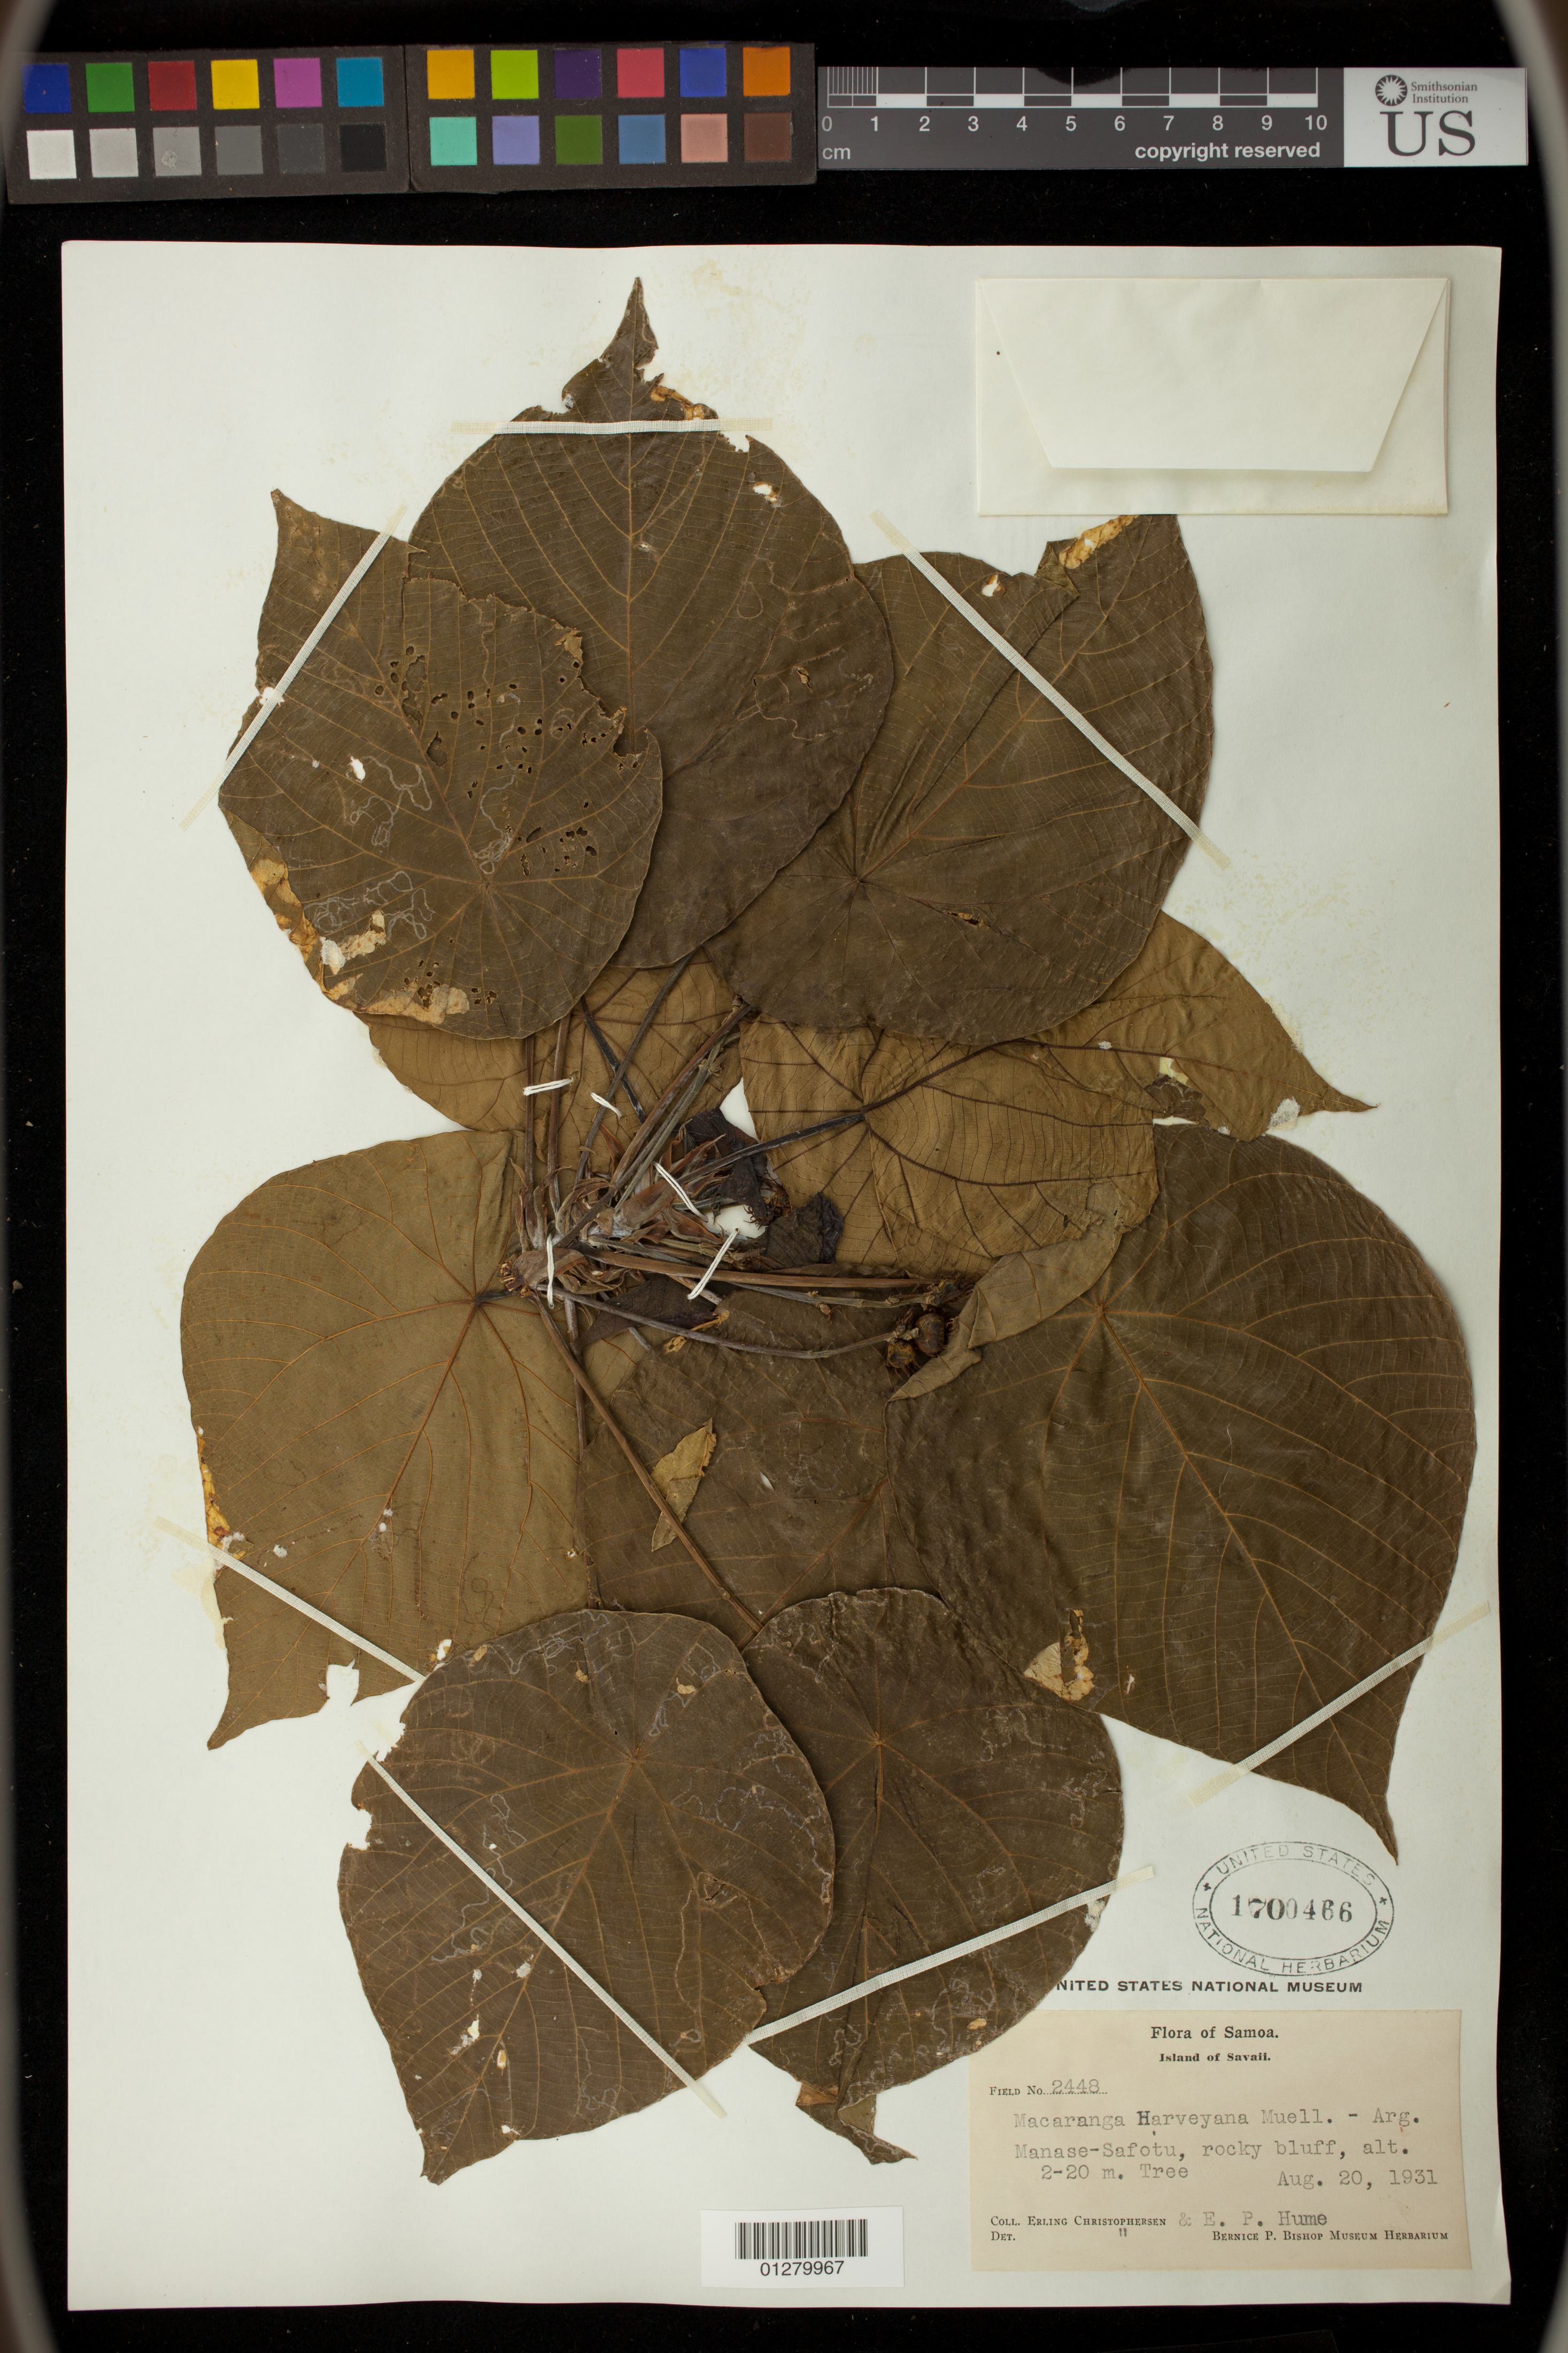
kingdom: Plantae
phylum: Tracheophyta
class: Magnoliopsida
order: Malpighiales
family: Euphorbiaceae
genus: Macaranga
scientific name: Macaranga harveyana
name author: Müll. Arg.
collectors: E. Christophersen & E. P. Hume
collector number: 2448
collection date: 1931-08-20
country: Samoa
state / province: Gagaifomauga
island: Savai'i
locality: Island of Savaii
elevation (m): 2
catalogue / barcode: US 1700466